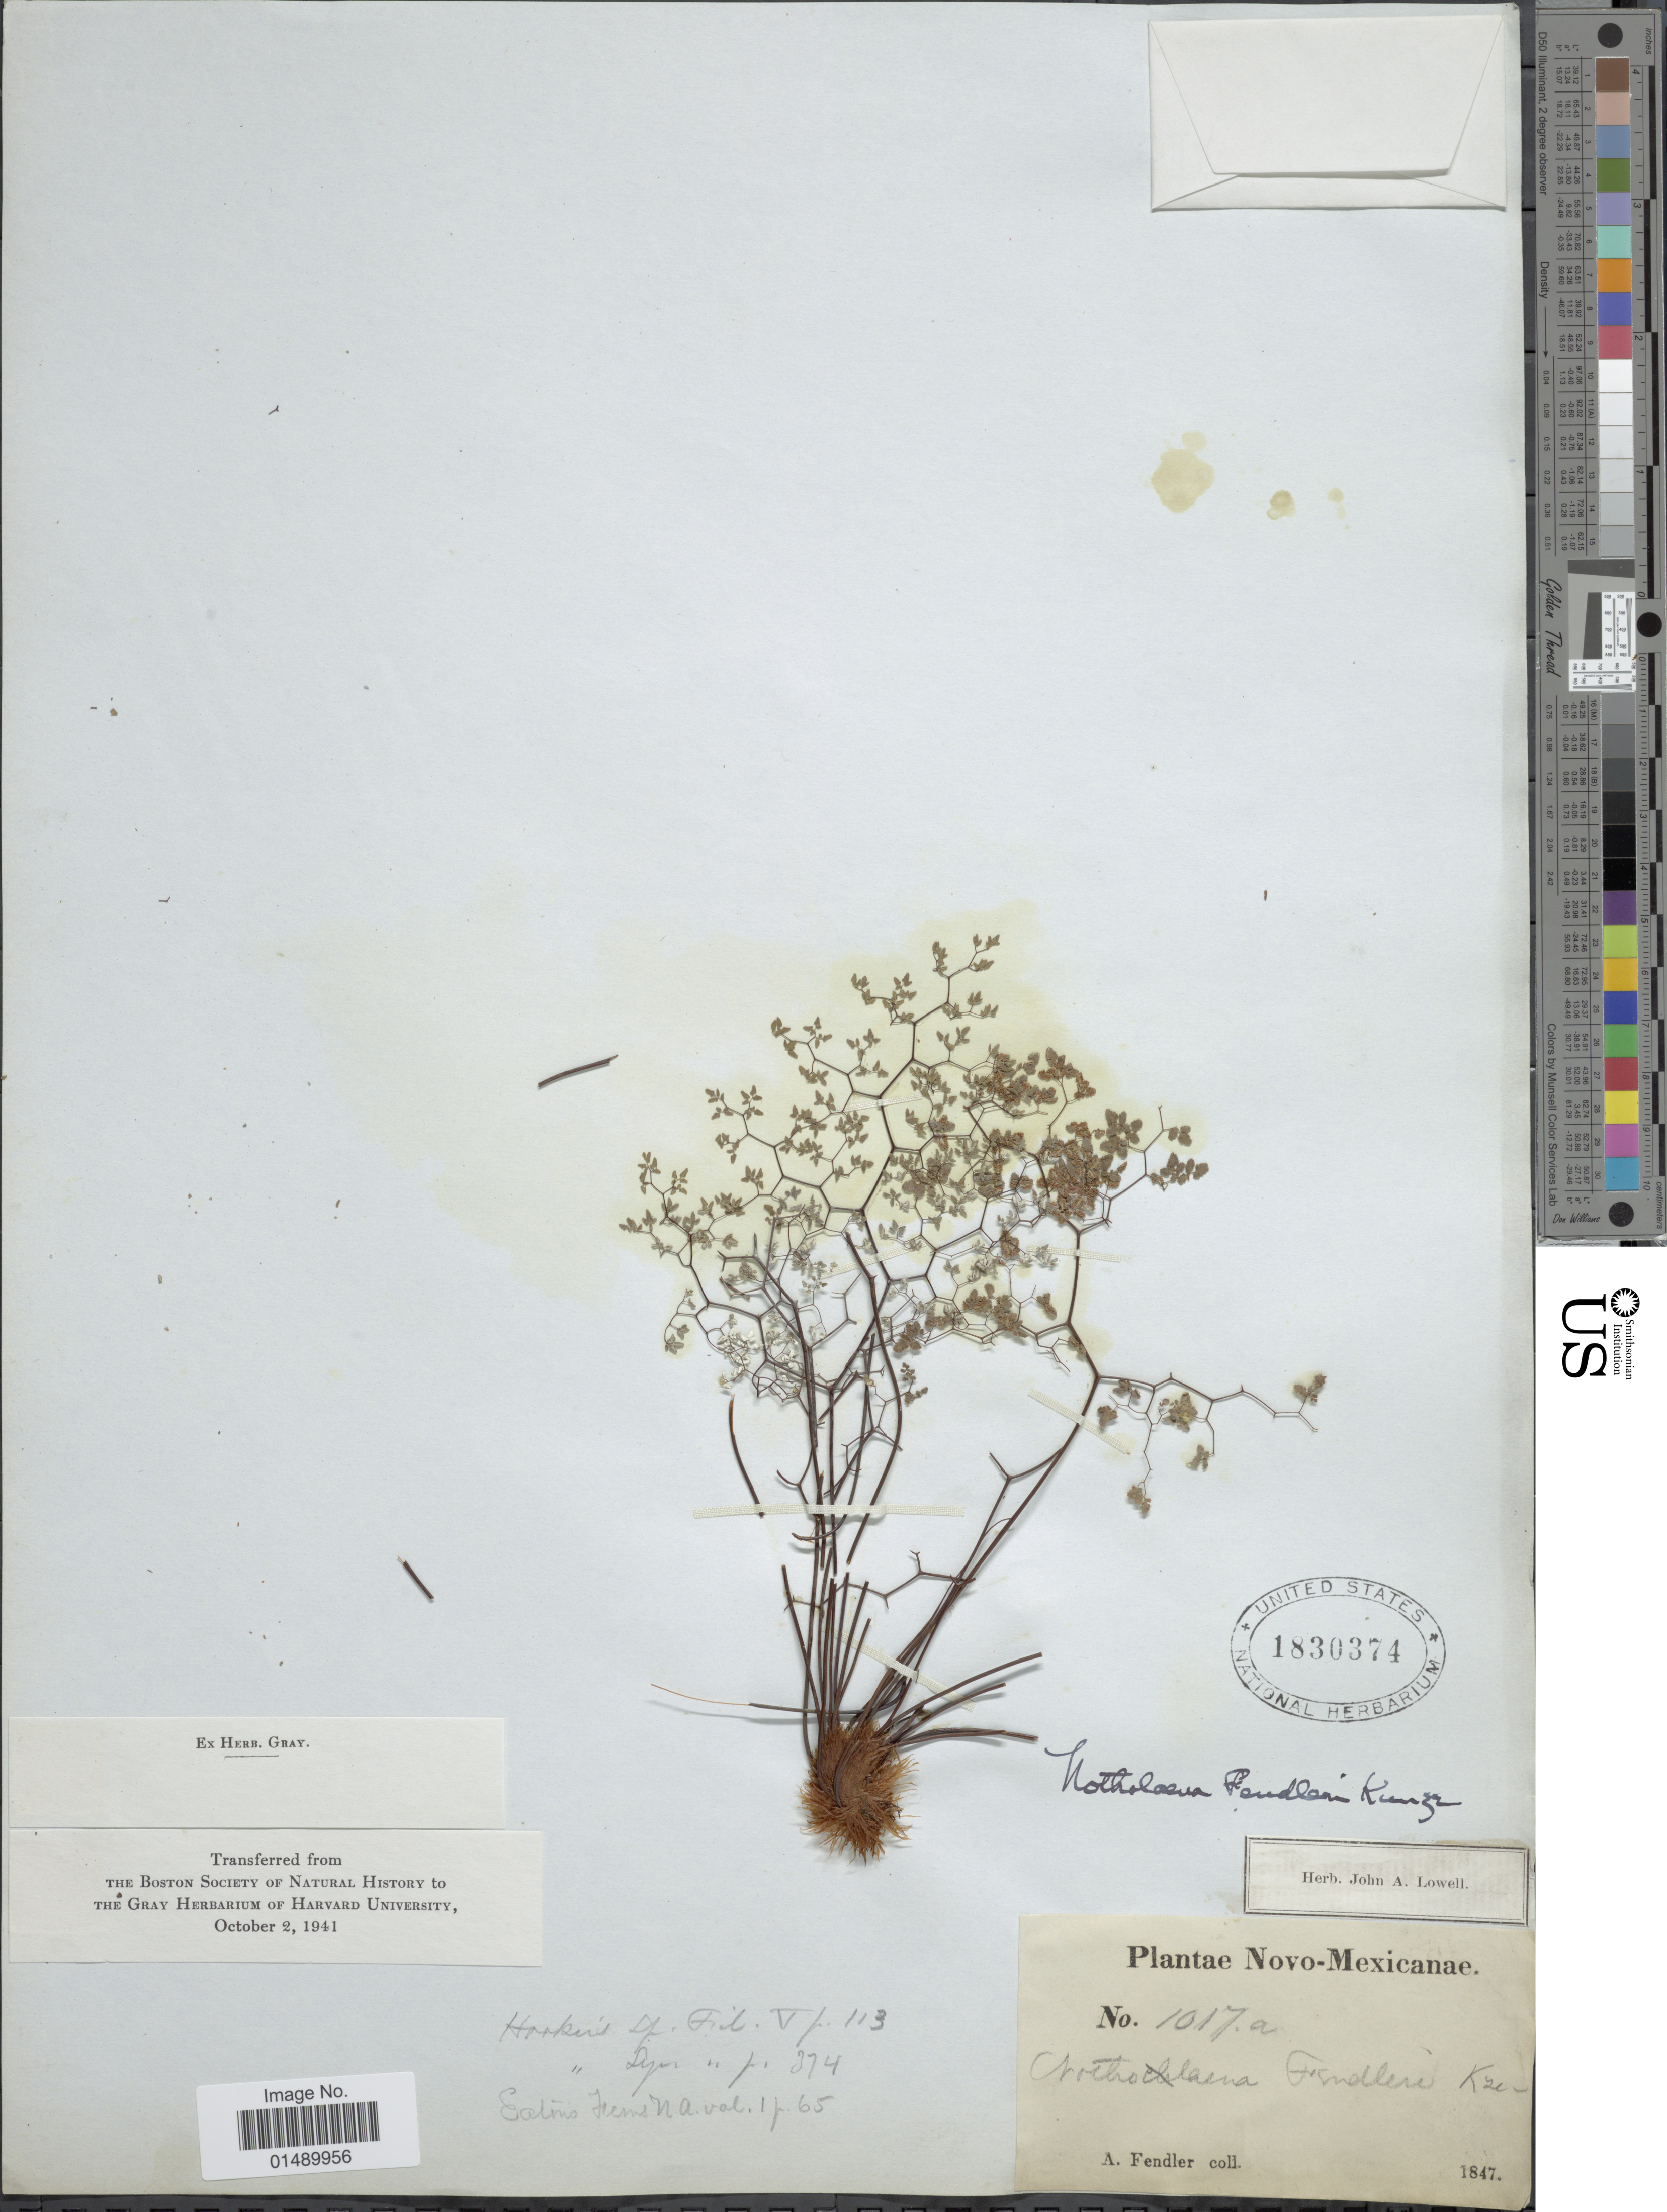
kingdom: Plantae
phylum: Tracheophyta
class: Polypodiopsida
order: Polypodiales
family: Pteridaceae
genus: Argyrochosma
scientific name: Argyrochosma fendleri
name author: (Kunze) Windham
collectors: A. Fendler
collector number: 1017a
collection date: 1847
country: United States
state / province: New Mexico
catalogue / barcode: US 1830374